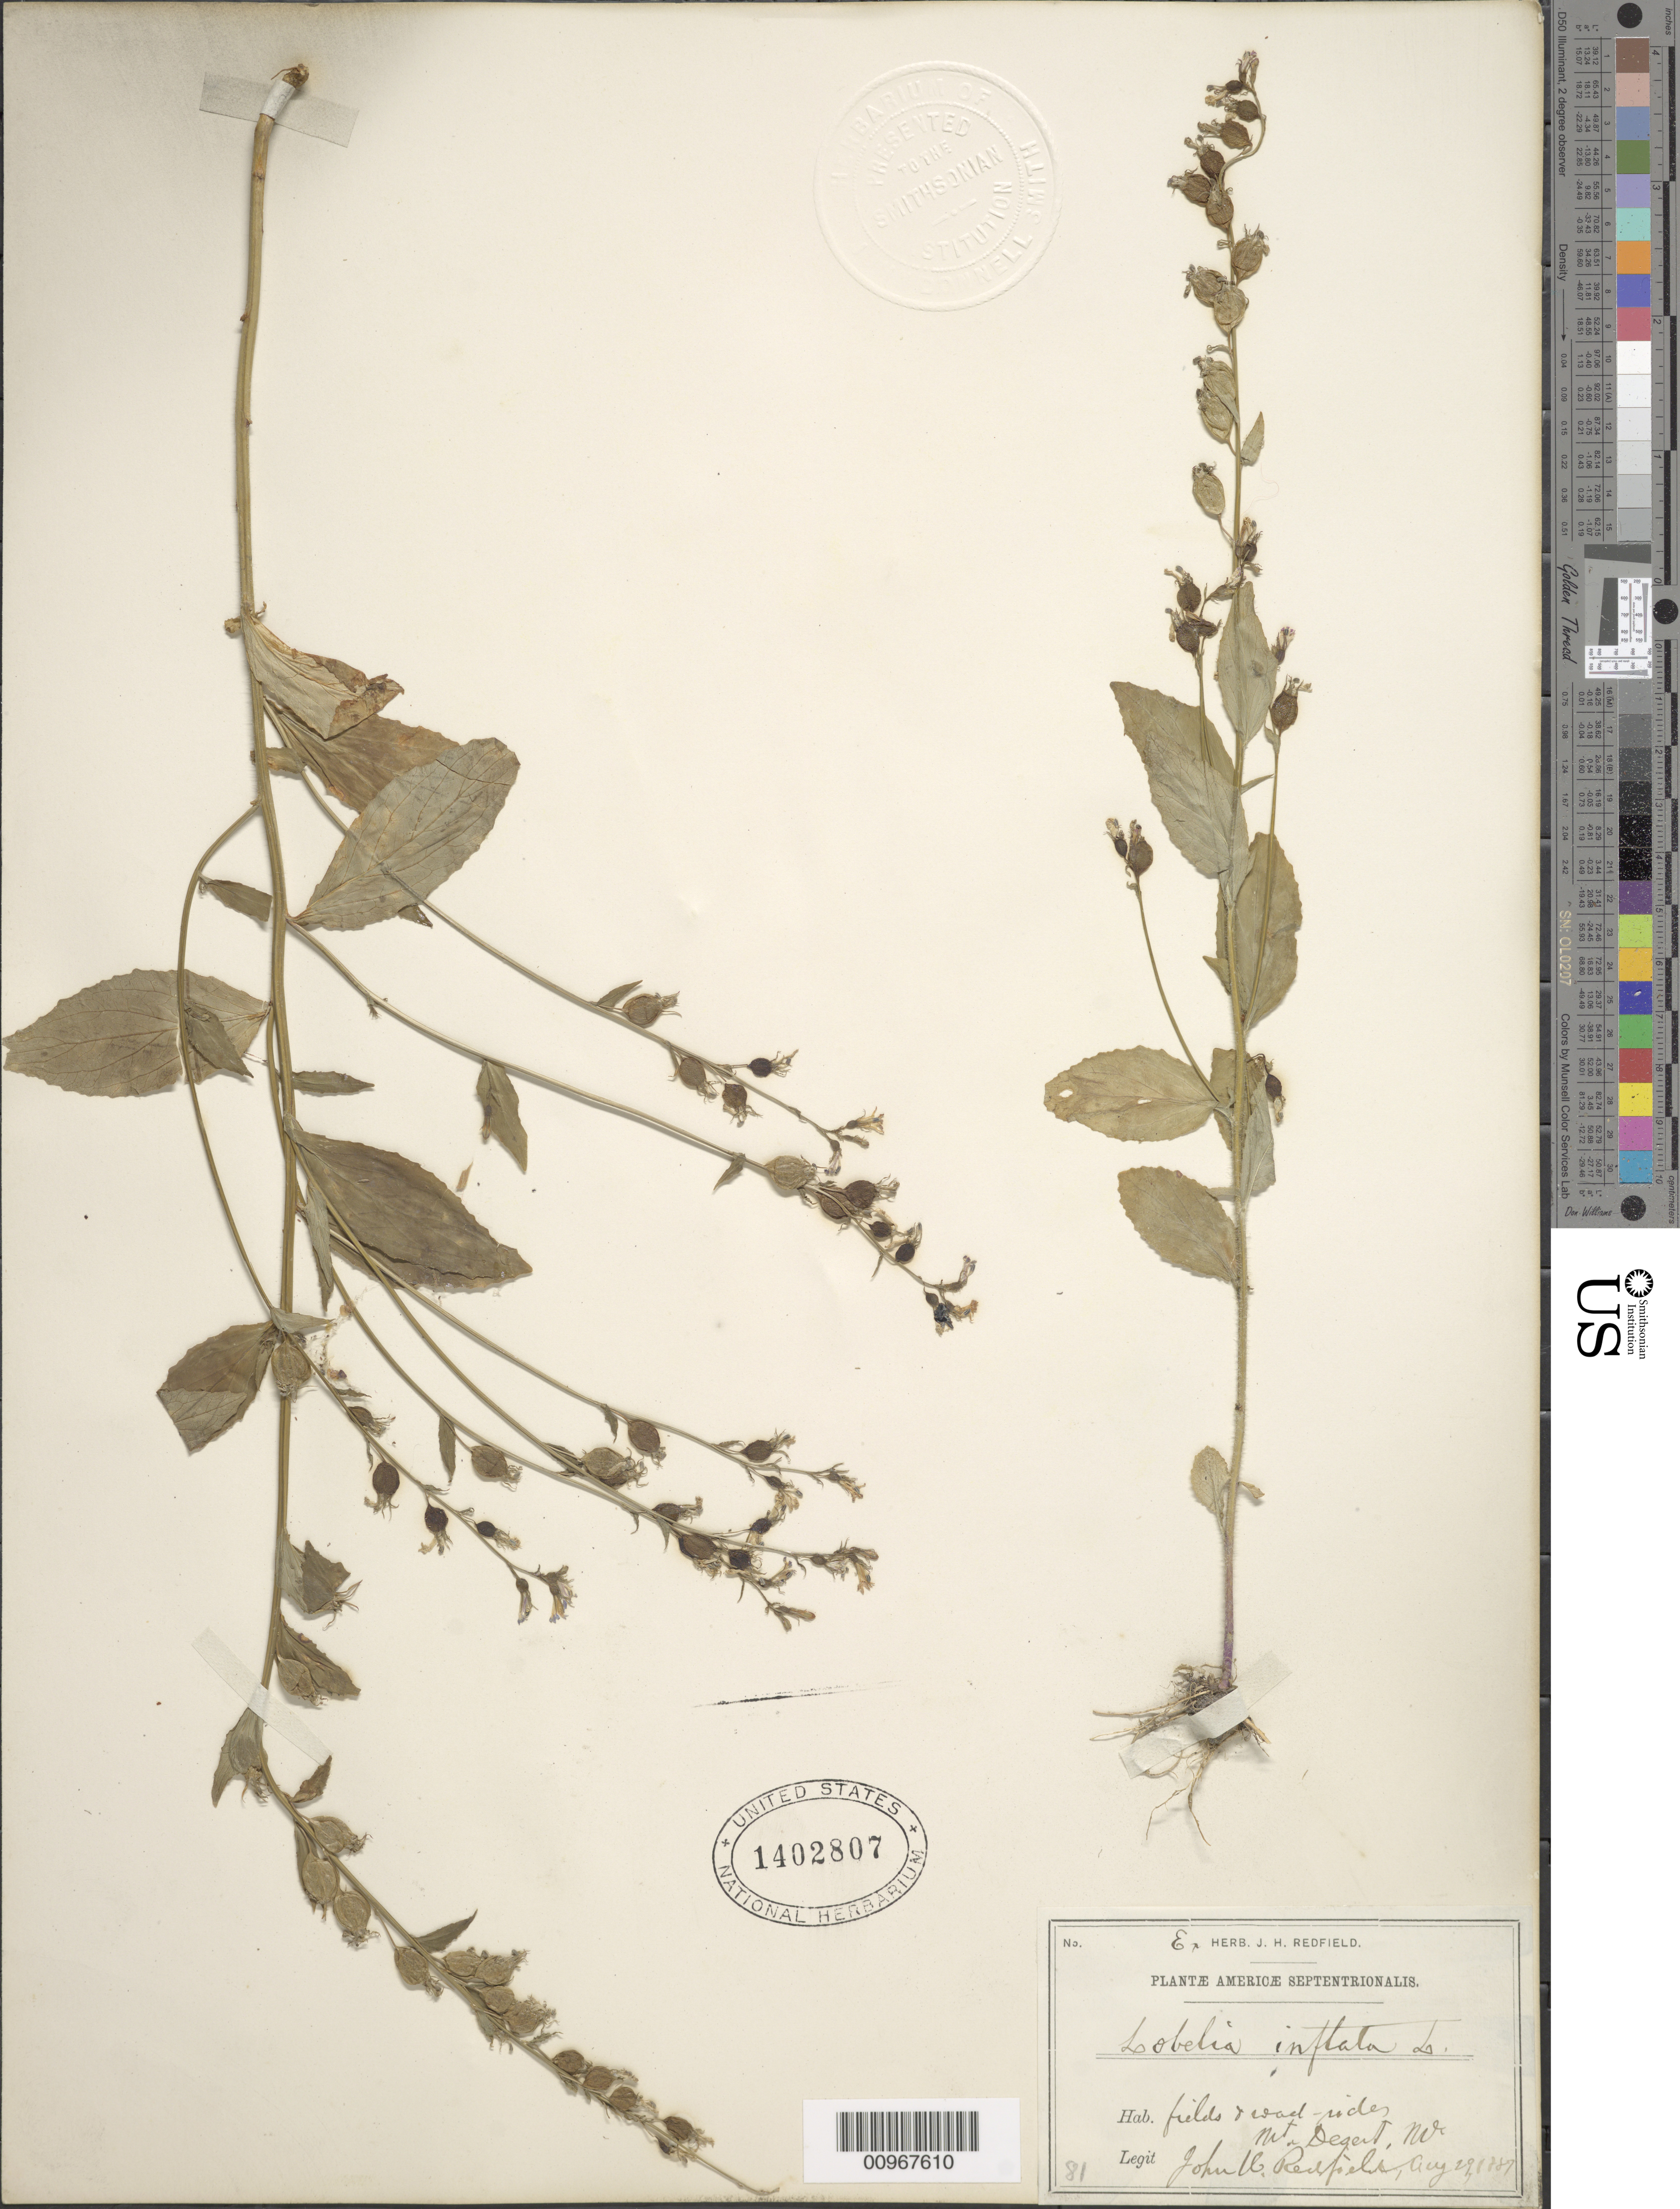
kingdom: Plantae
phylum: Tracheophyta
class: Magnoliopsida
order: Asterales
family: Campanulaceae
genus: Lobelia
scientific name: Lobelia inflata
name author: L.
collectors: J. Redfield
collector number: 81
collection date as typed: Aug. 29, 1887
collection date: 1887-08-29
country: United States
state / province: Maine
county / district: Hancock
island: Mount Desert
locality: Mt. Desert [Island]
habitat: field and roadsides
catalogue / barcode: US 1402807